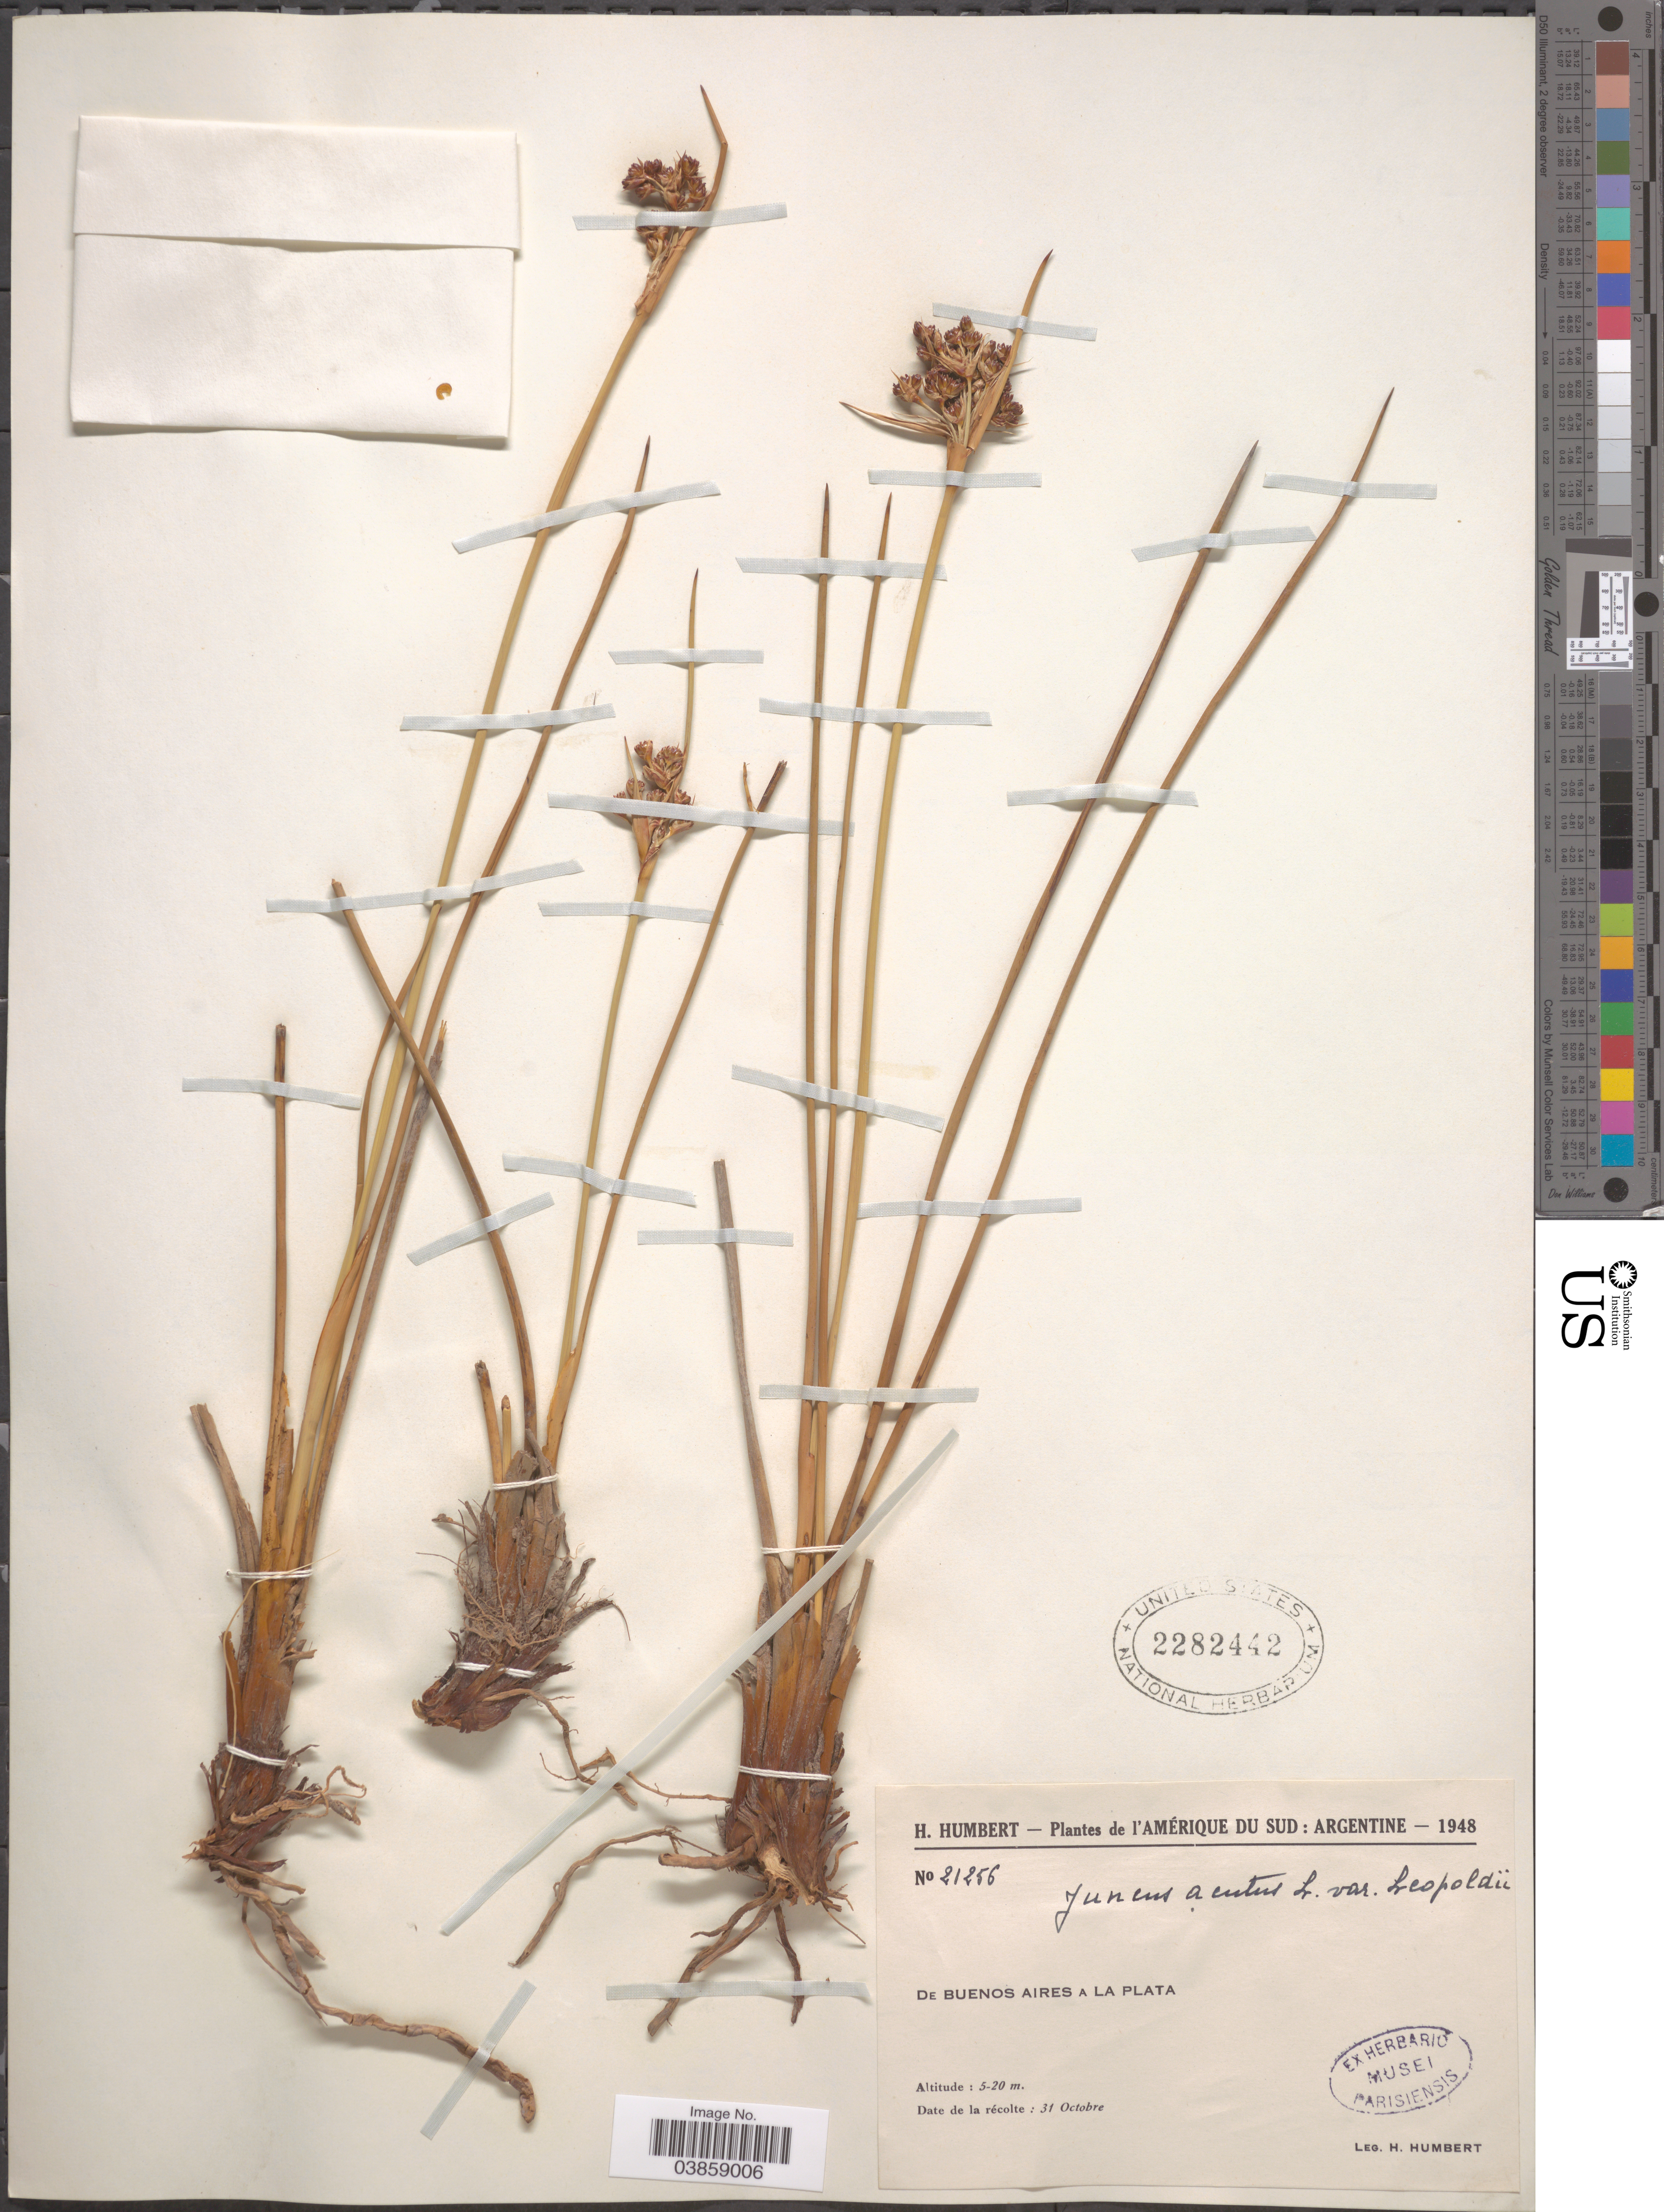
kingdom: Plantae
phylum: Tracheophyta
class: Liliopsida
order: Poales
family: Juncaceae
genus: Juncus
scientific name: Juncus acutus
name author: L.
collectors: H. Humbert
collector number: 21256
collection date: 1948-10-31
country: Argentina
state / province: Buenos Aires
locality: La Plata.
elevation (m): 5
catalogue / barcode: US 2282442